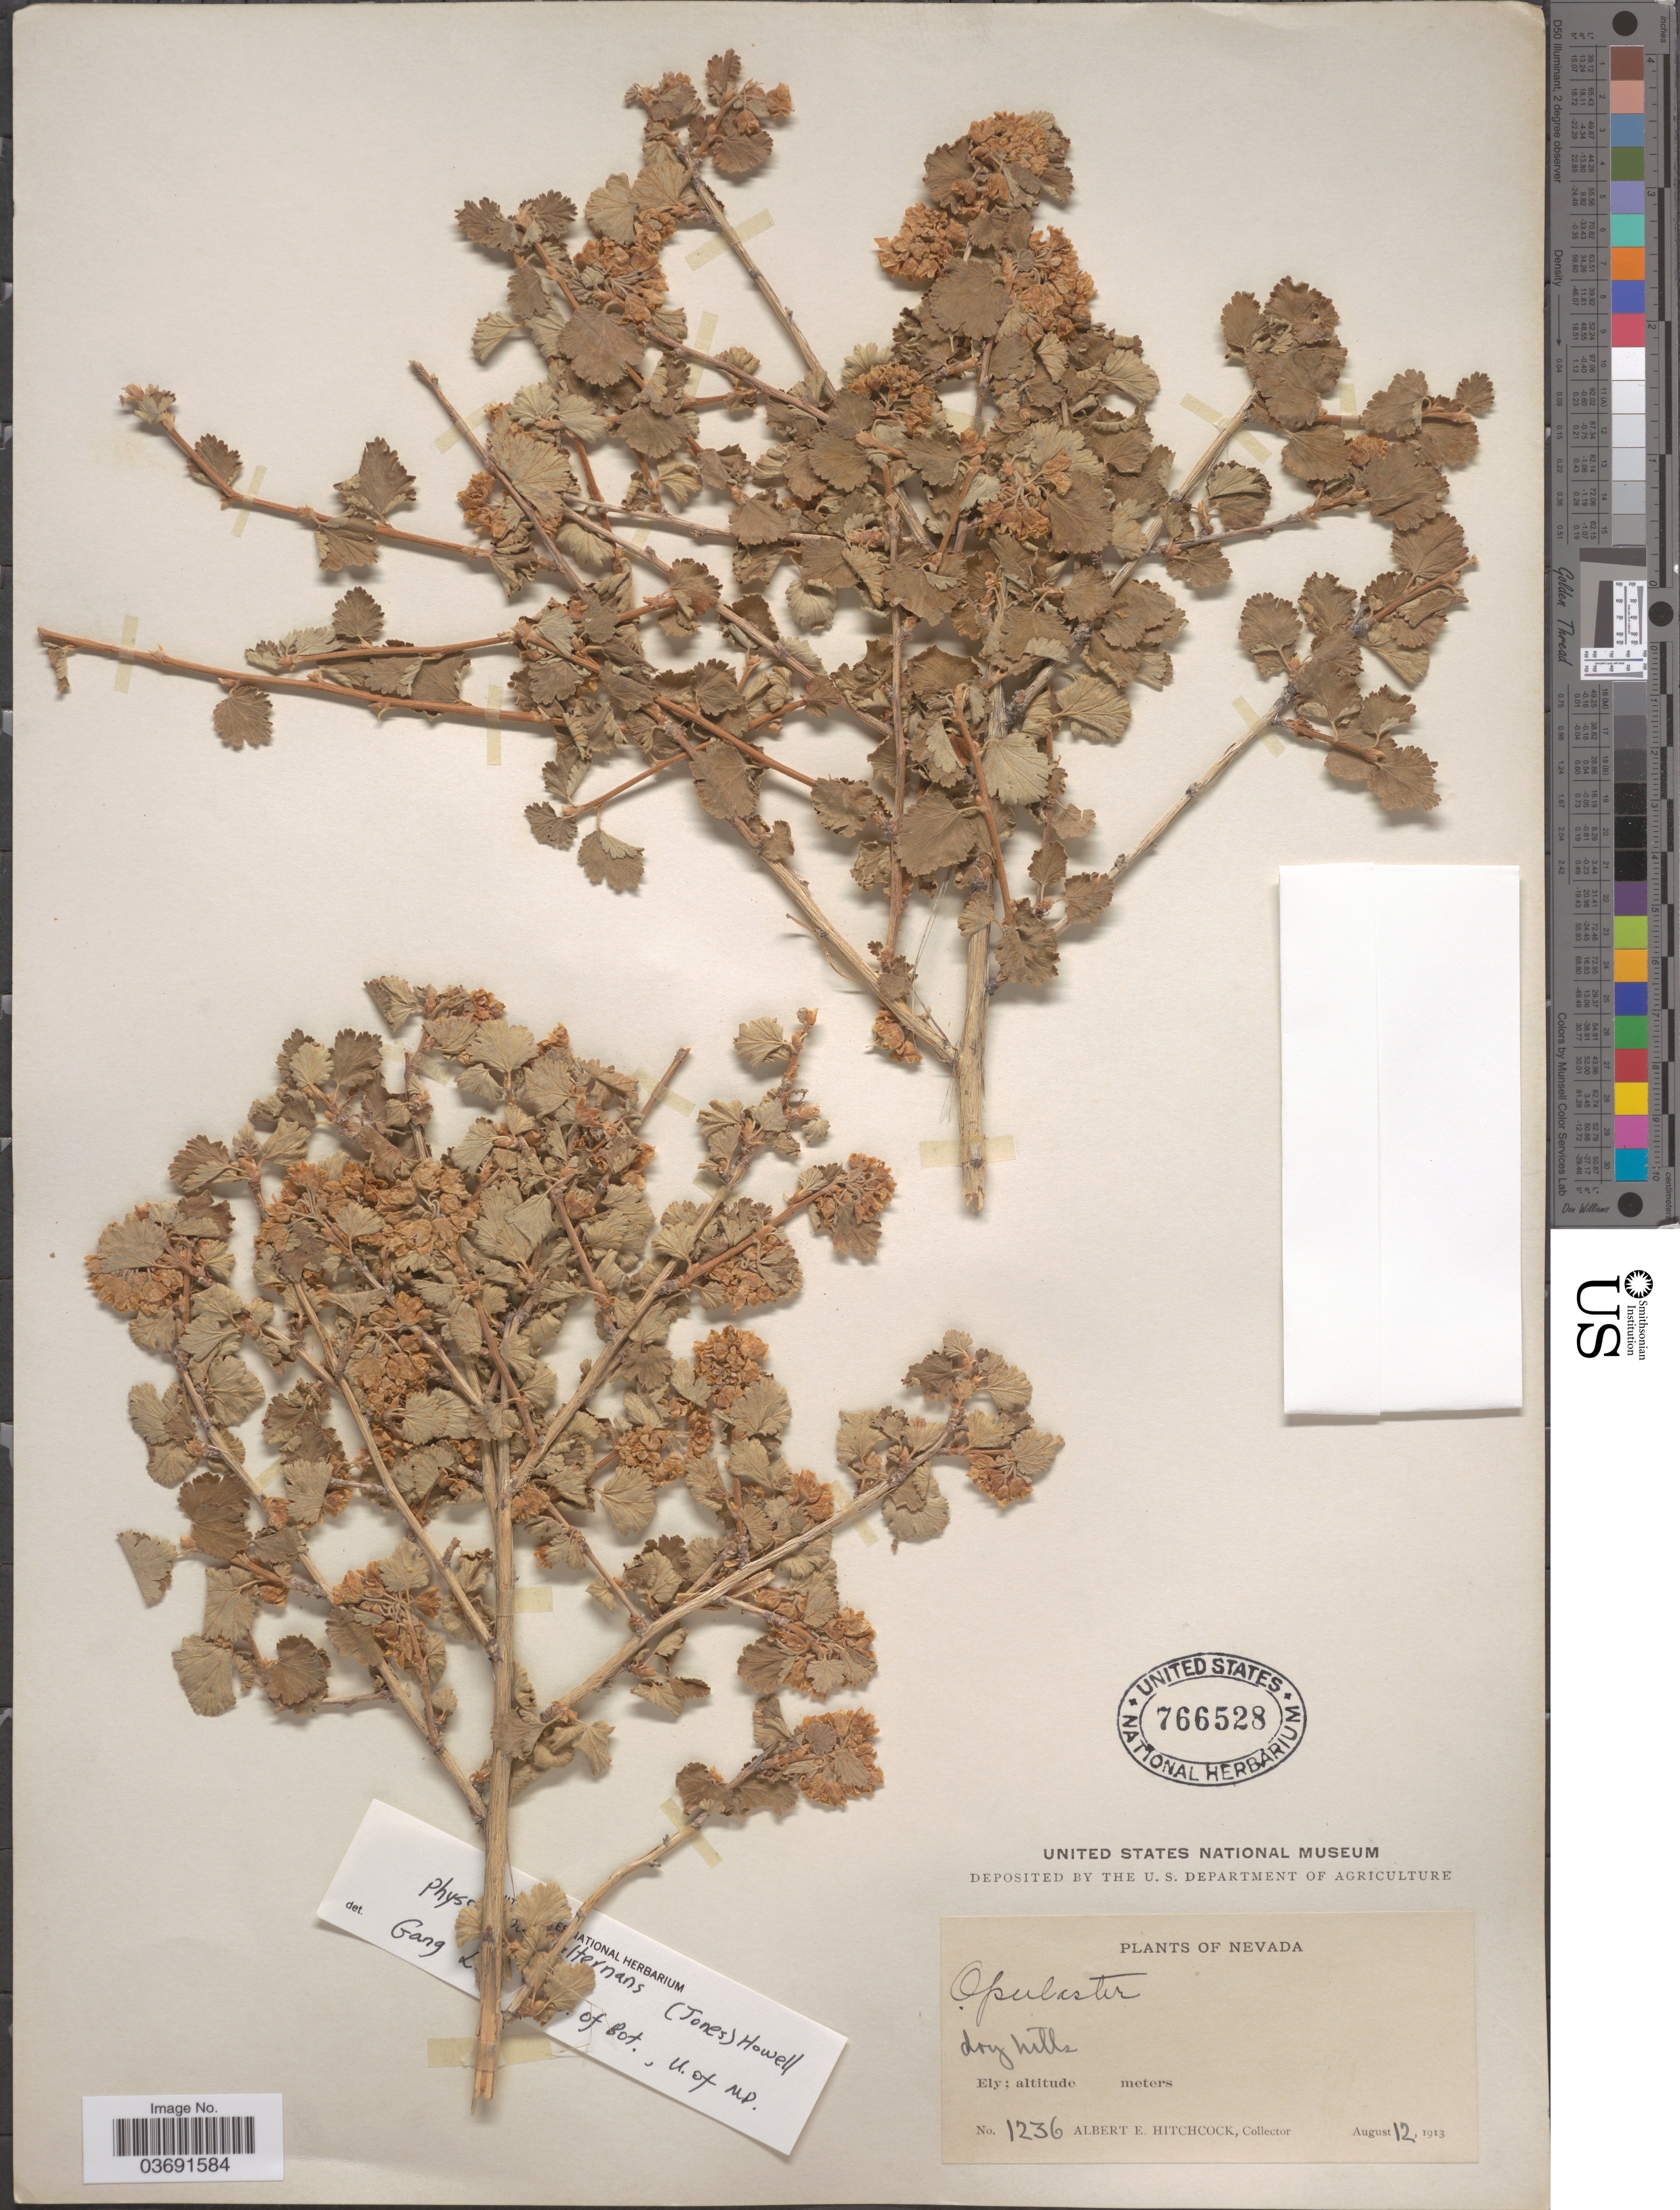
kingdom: Plantae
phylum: Tracheophyta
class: Magnoliopsida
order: Rosales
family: Rosaceae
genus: Physocarpus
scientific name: Physocarpus alternans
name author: (M.E. Jones) J.T. Howell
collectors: A. Hitchcock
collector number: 1236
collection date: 1913-08-12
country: United States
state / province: Nevada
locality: Ely.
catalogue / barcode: US 766528